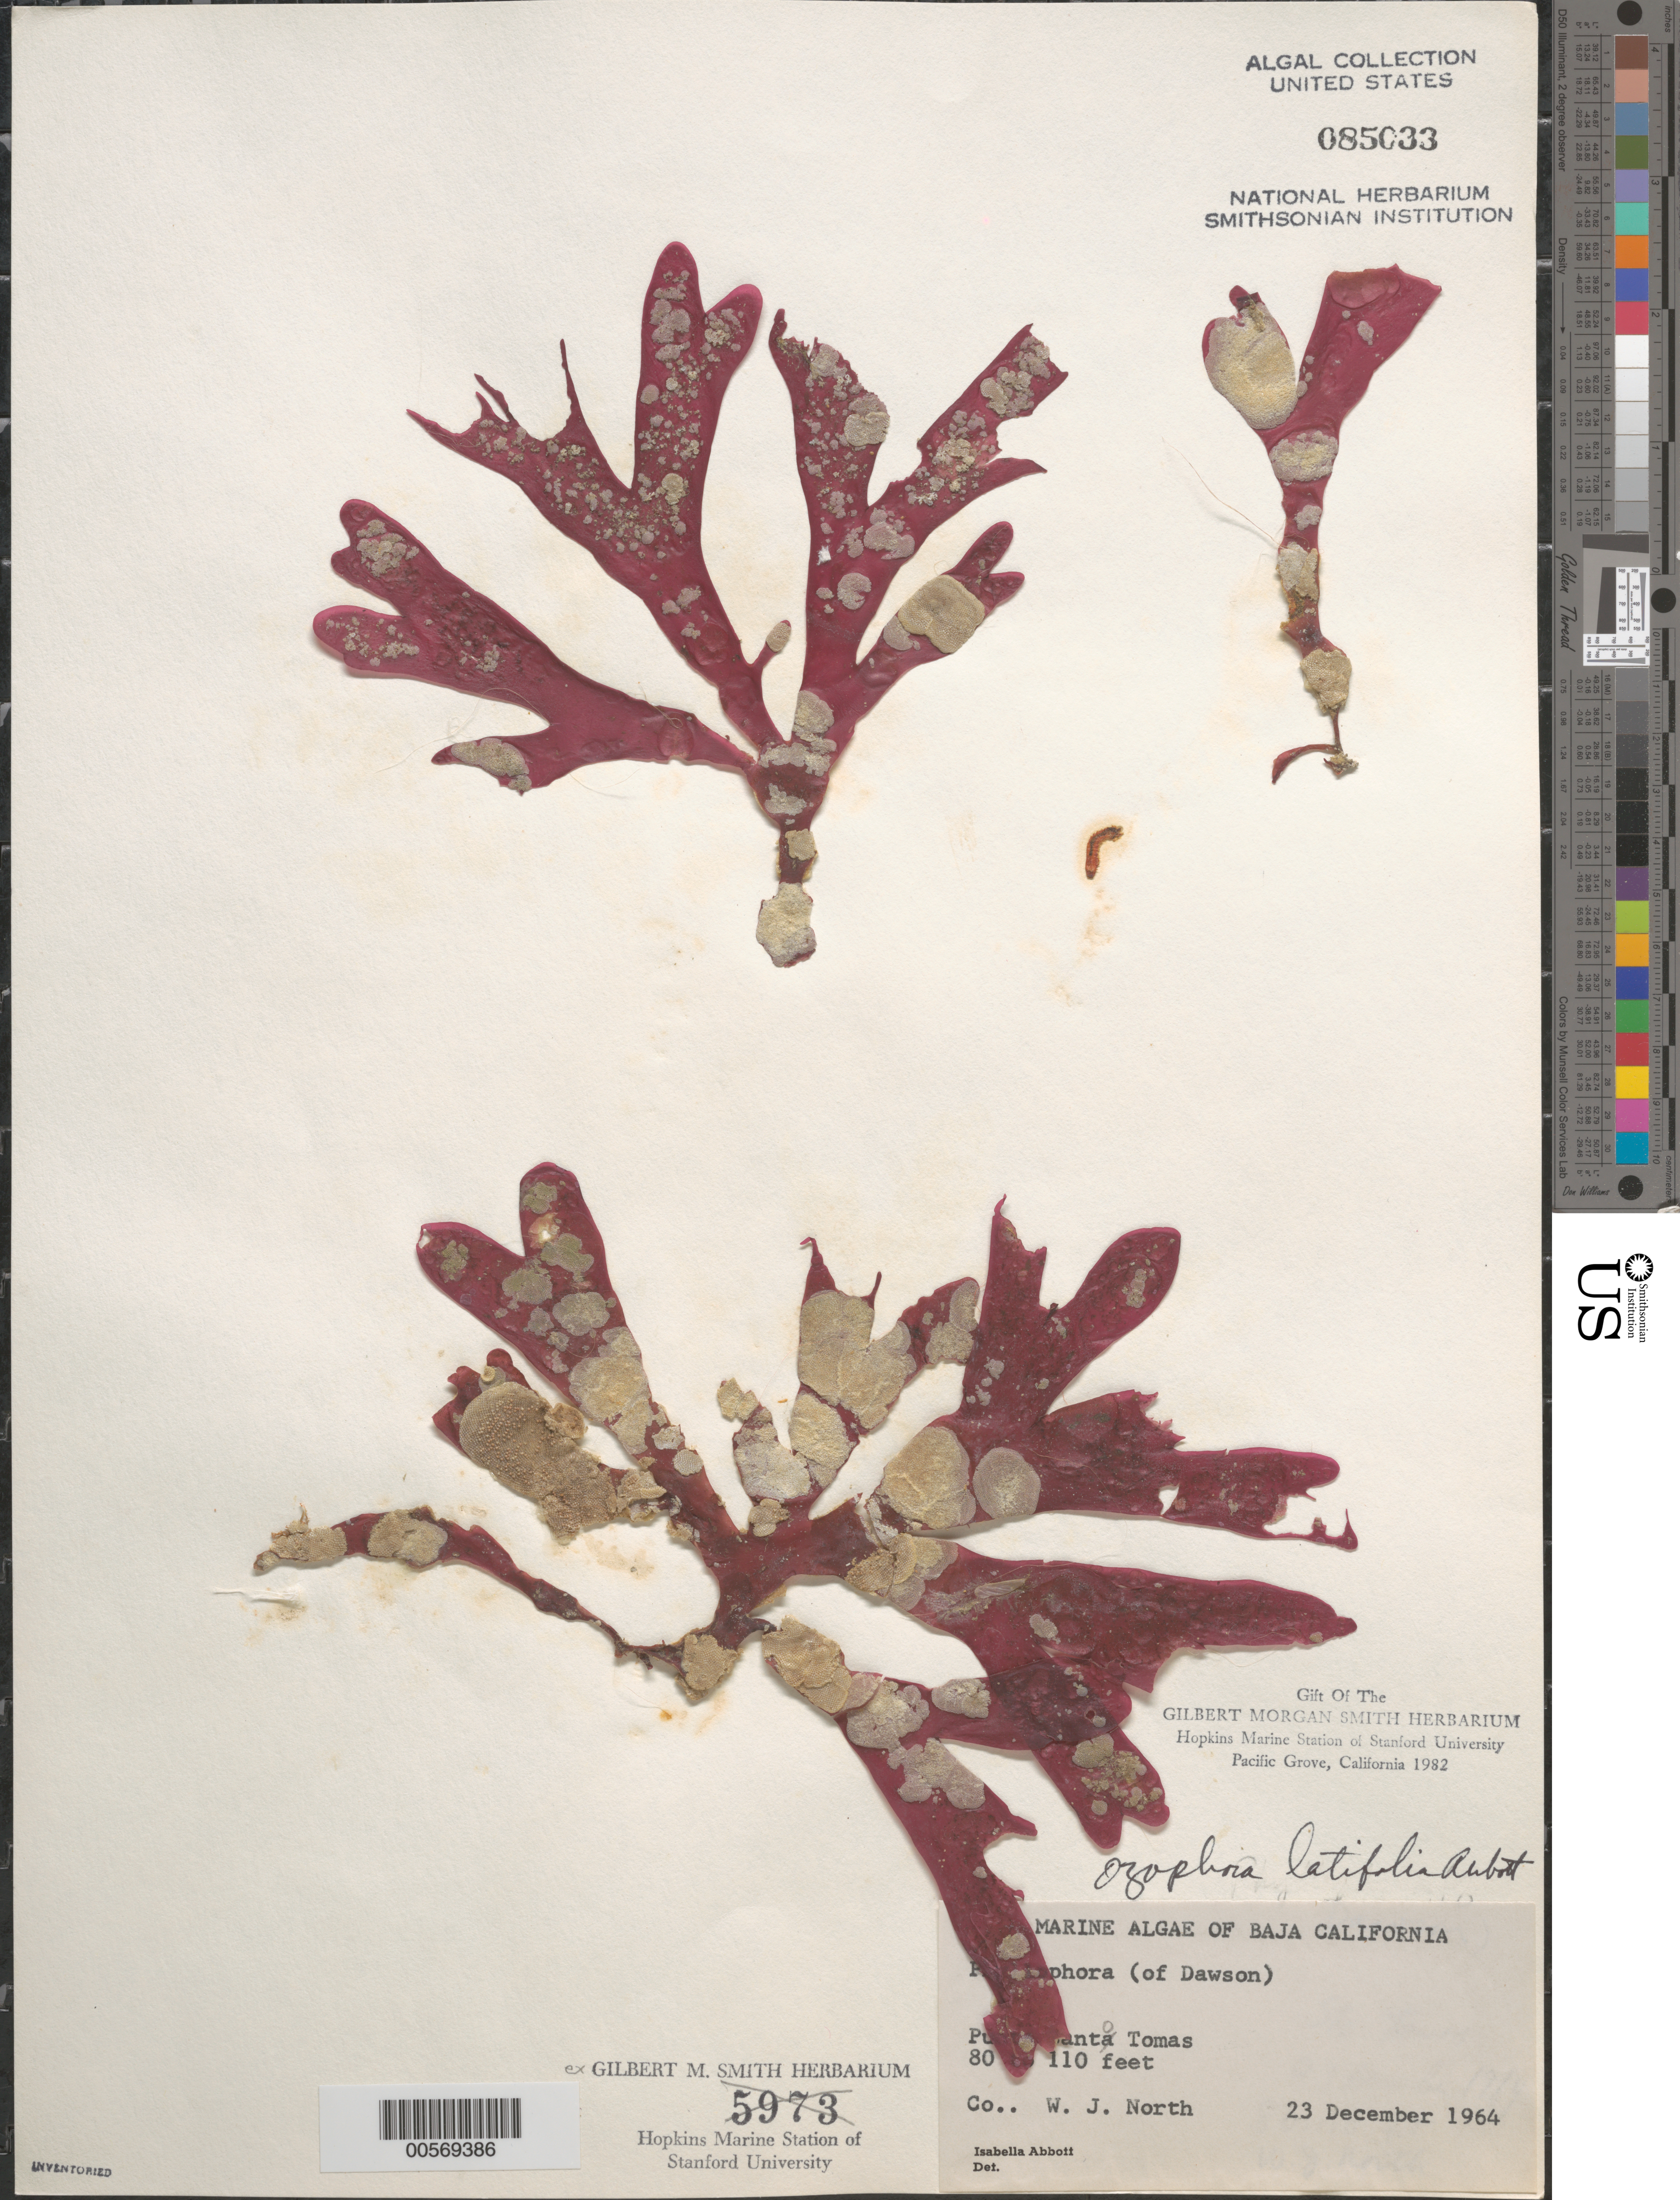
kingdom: Plantae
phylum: Rhodophyta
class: Florideophyceae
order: Gigartinales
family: Phyllophoraceae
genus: Ozophora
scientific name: Ozophora latifolia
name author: I.A. Abbott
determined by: Abbott, Isabella A.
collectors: W. North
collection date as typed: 23 Dec 1964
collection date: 1964-12-23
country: Mexico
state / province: Baja California Norte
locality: Punta Santo Tomas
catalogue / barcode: US 85033